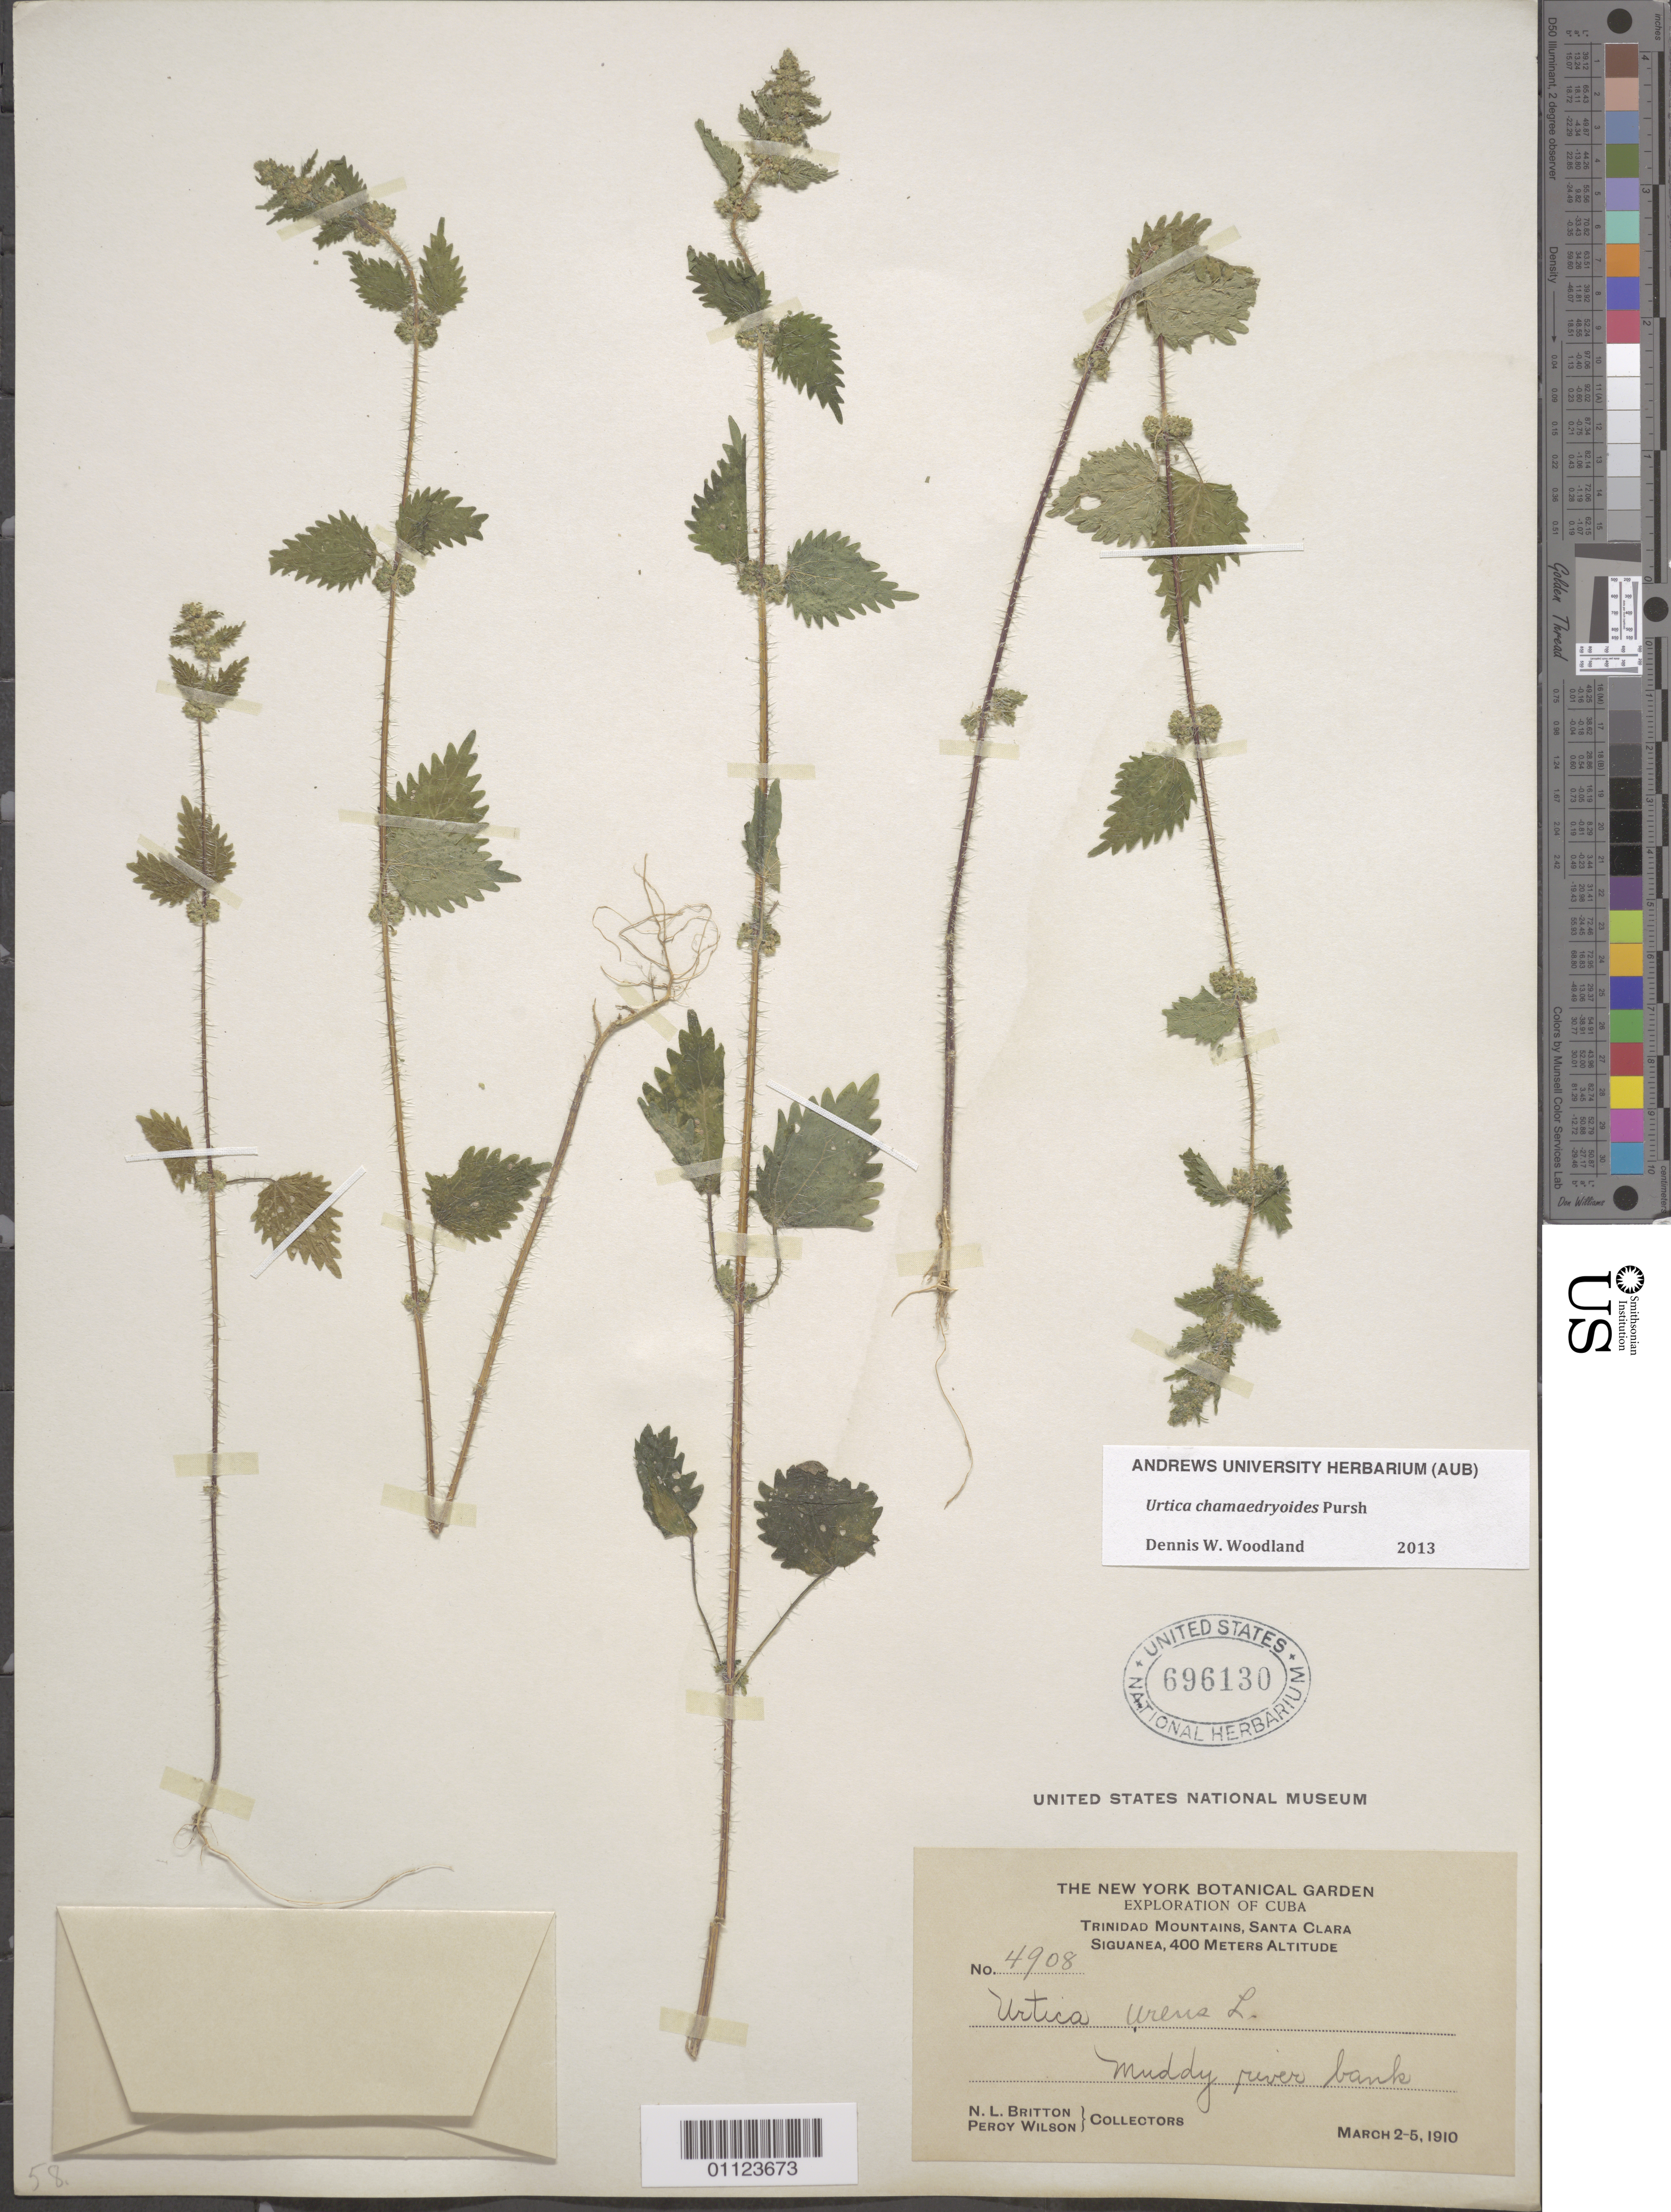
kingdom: Plantae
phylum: Tracheophyta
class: Magnoliopsida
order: Rosales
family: Urticaceae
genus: Urtica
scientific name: Urtica chamaedryoides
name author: Pursh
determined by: Woodland, Dennis, (AUB), Andrews University (UNITED STATES)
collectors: N. Britton & P. Wilson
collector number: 4908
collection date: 1910-03-02/1910-03-05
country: Cuba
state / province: Villa Clara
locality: Santa Clara. Trinidad Mountains, Siguanea.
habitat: Muddy riverbank.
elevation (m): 400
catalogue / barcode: US 696130